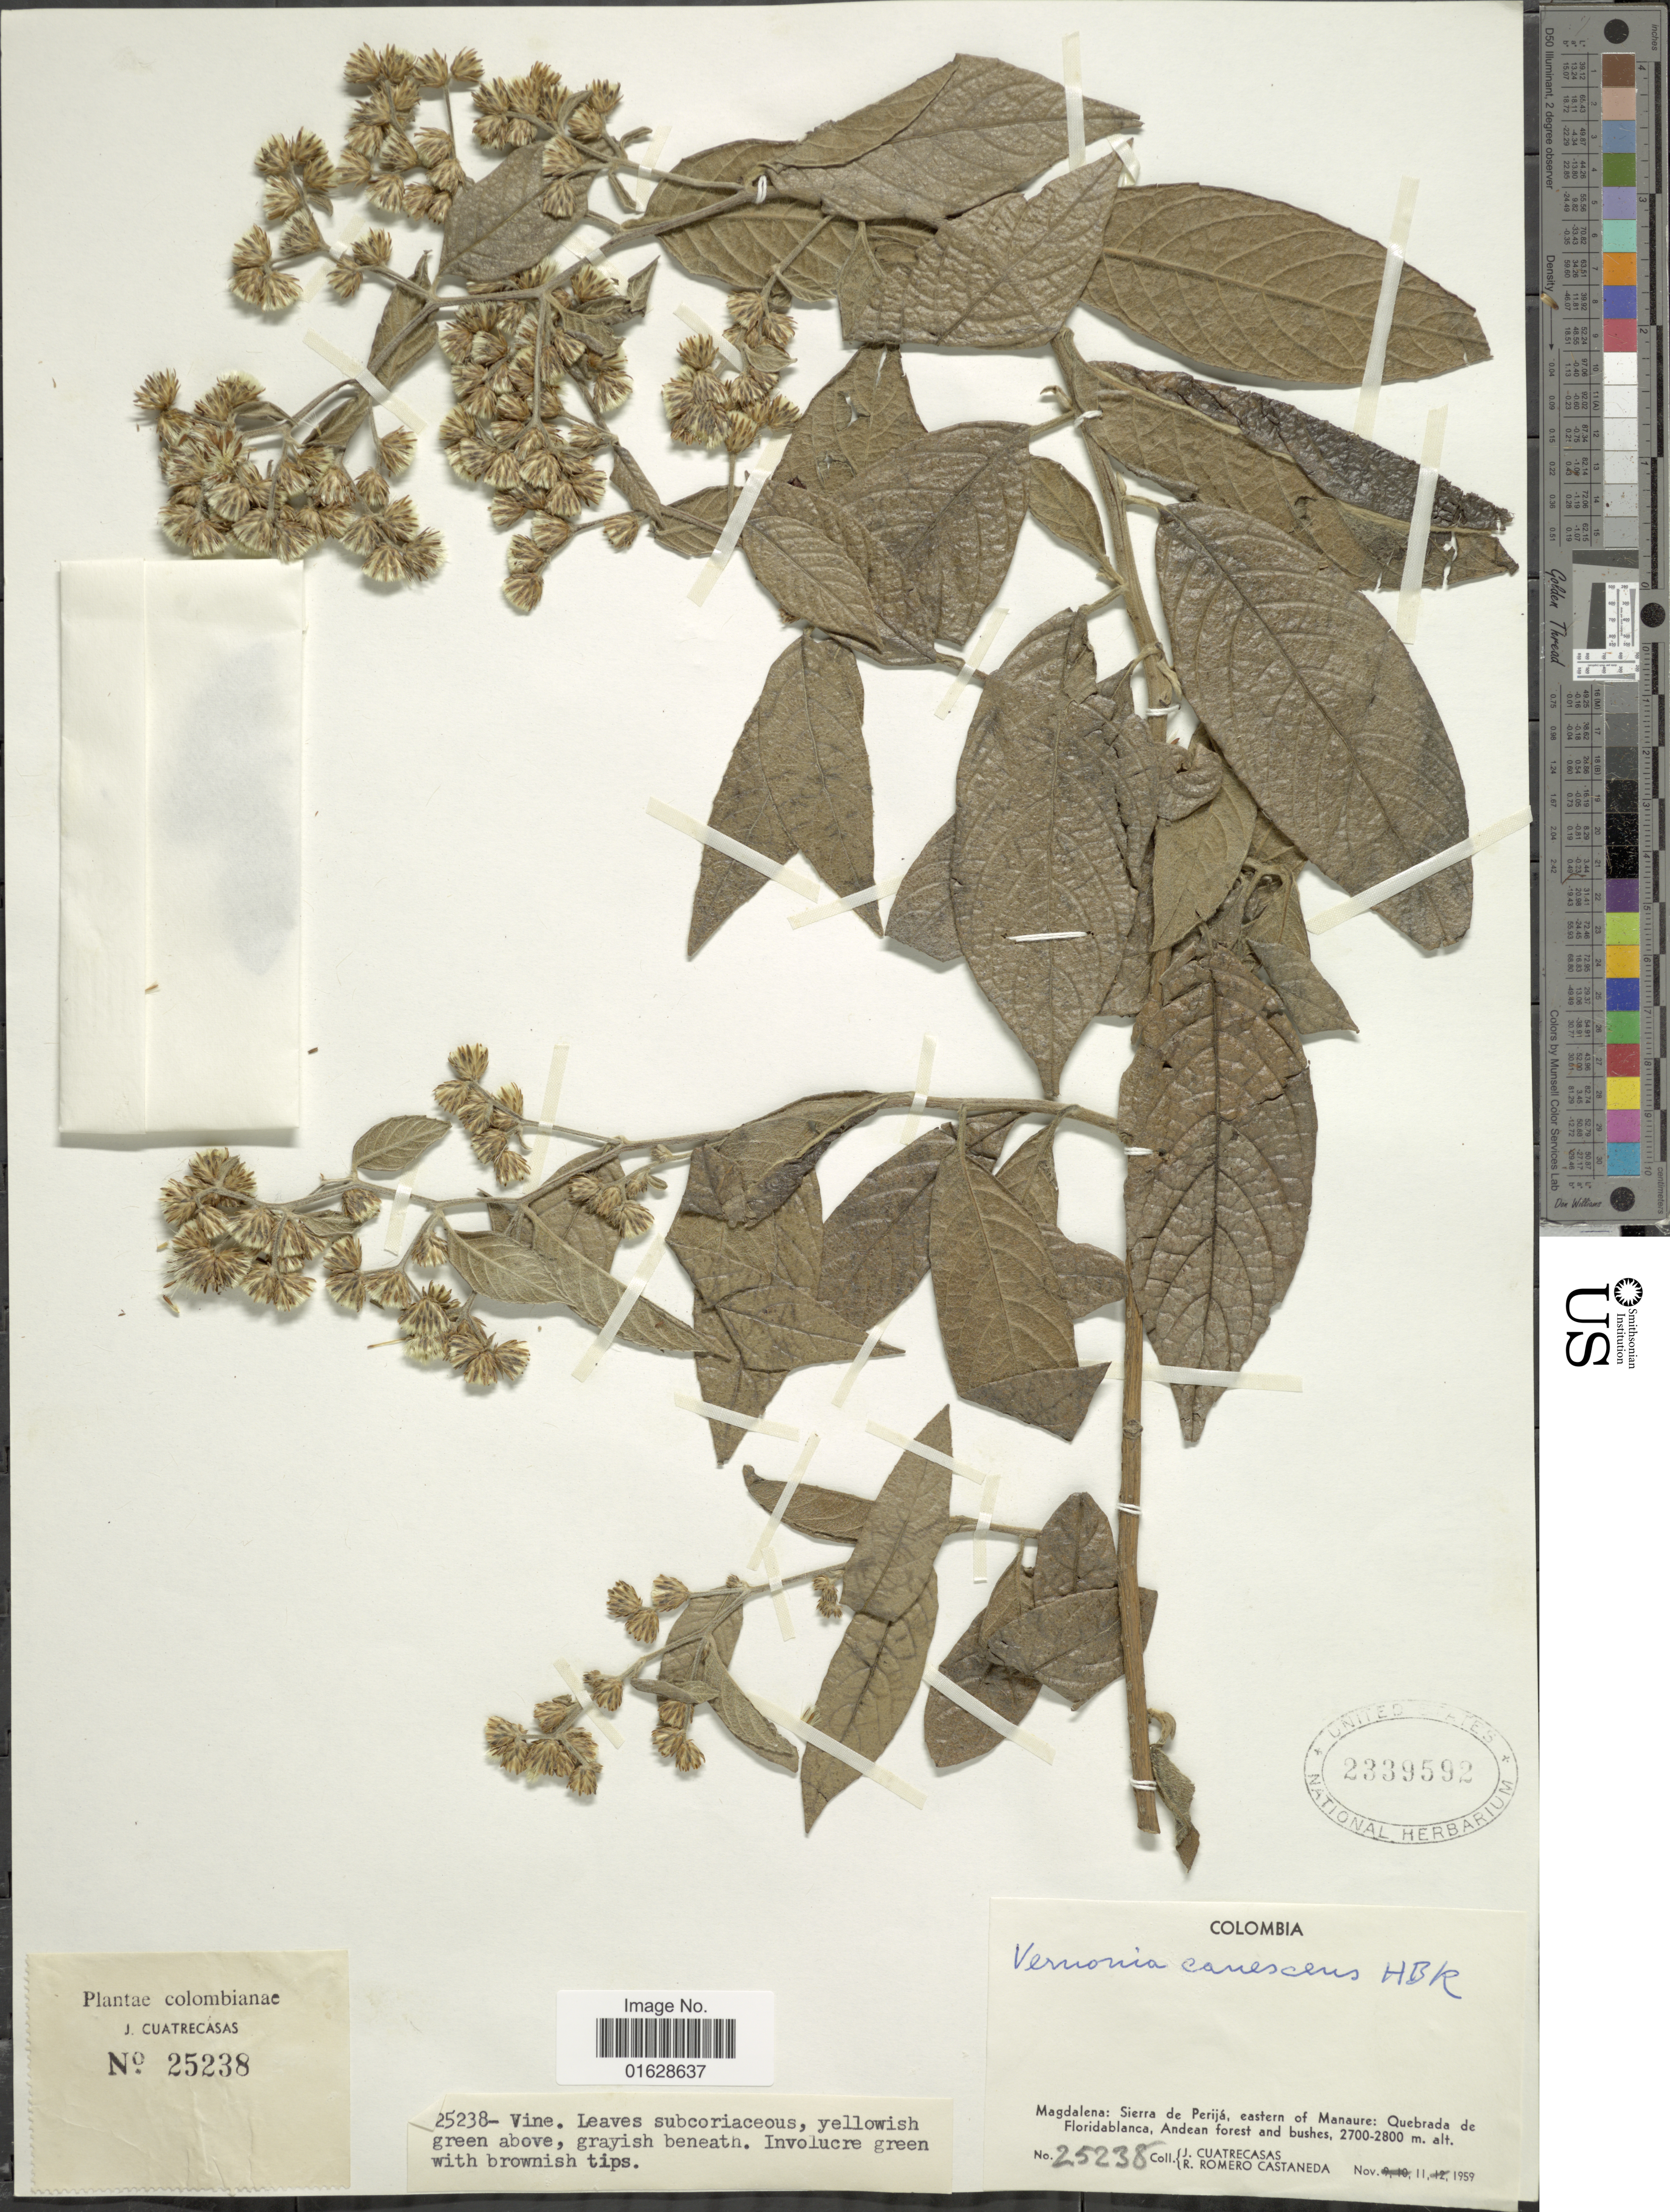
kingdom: Plantae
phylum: Tracheophyta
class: Magnoliopsida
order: Asterales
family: Asteraceae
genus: Lepidaploa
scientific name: Lepidaploa canescens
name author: (Kunth) H. Rob.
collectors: J. Cuatrecasas & R. Romero Castañeda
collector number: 25238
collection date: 1959-11-11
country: Colombia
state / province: Magdalena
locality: Colombia. Magdalena: Sierra de Perija, eastern of Manaure: Quebrada de Floridablanca, Andean forest and bushes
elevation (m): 2700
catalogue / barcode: US 2339592